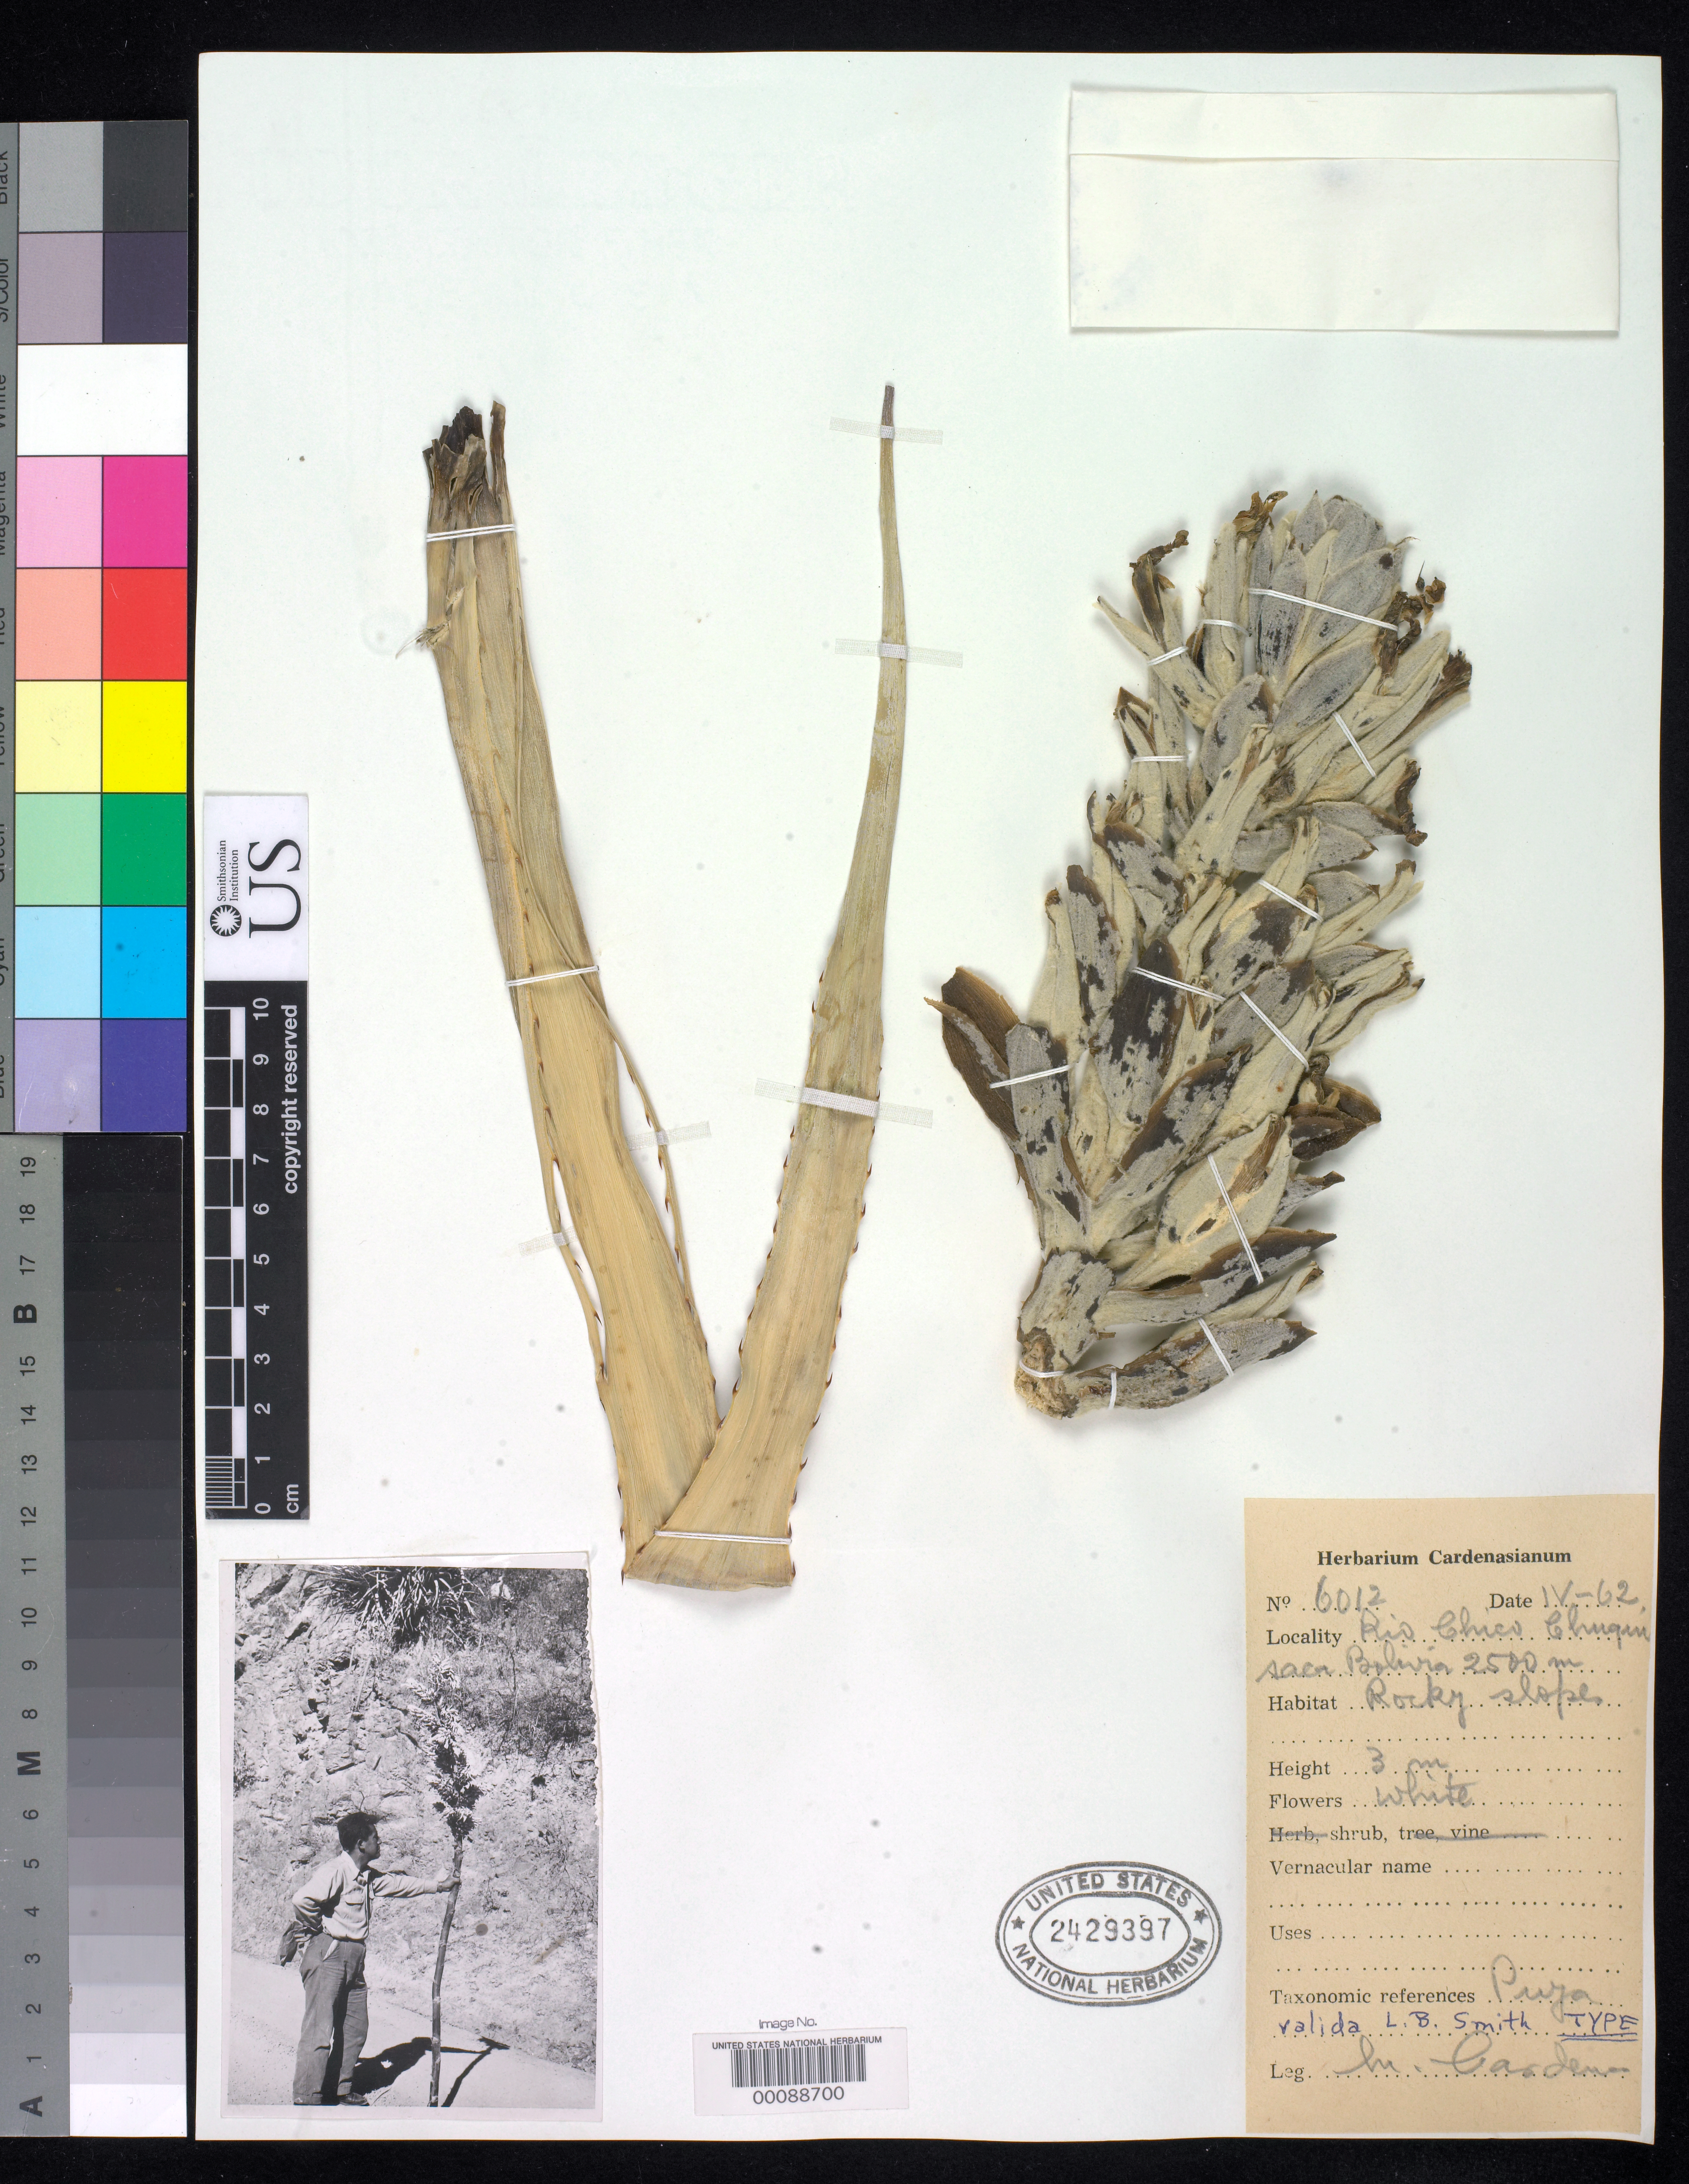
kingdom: Plantae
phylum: Tracheophyta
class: Liliopsida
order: Poales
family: Bromeliaceae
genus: Puya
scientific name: Puya valida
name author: L.B. Sm.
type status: Holotype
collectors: M. Cárdenas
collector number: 6012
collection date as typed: Apr 1962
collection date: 1962-04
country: Bolivia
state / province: Sucre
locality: Rio Chico. (as Chuquisaca Dept.)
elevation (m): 2500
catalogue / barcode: US 2429397